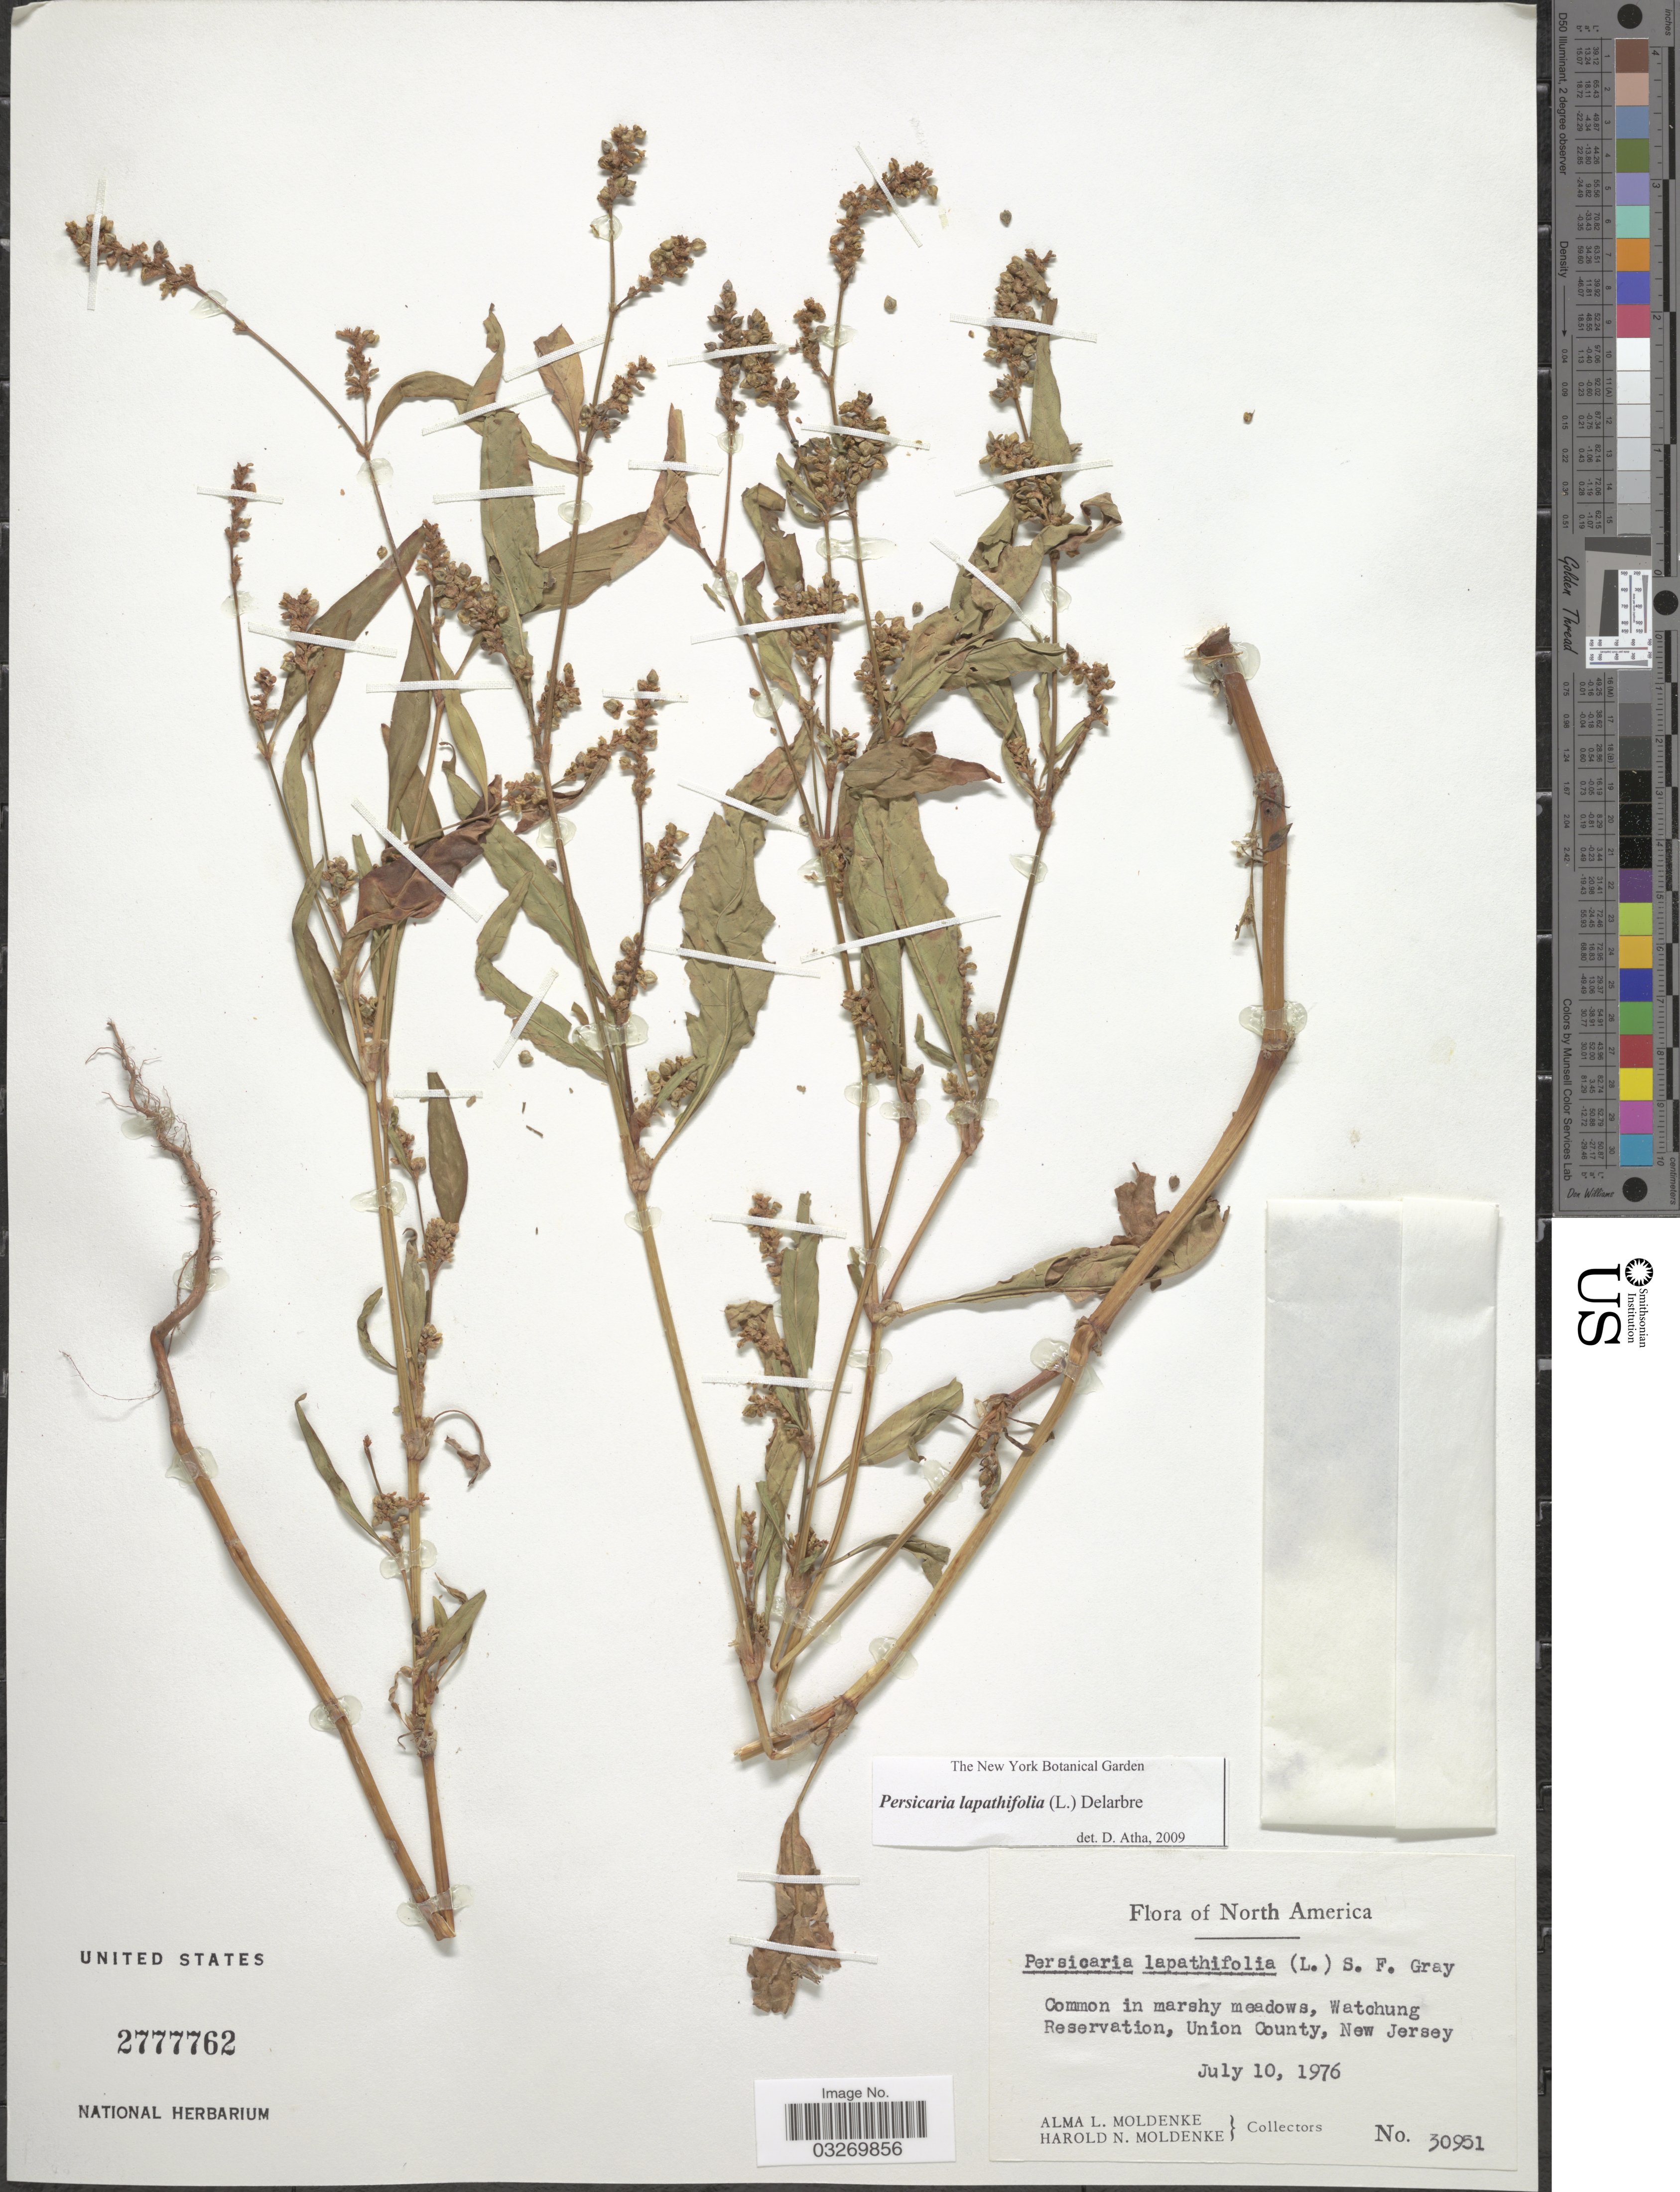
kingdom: Plantae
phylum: Tracheophyta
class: Magnoliopsida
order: Caryophyllales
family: Polygonaceae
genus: Persicaria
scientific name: Persicaria lapathifolia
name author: (L.) Delarbre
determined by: Atha, D. E.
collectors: A. L. Moldenke & H. N. Moldenke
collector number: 30951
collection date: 1976-07-10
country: United States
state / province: New Jersey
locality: Common in marshy meadows, Watchung Reservation, Union County.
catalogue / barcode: US 2777762